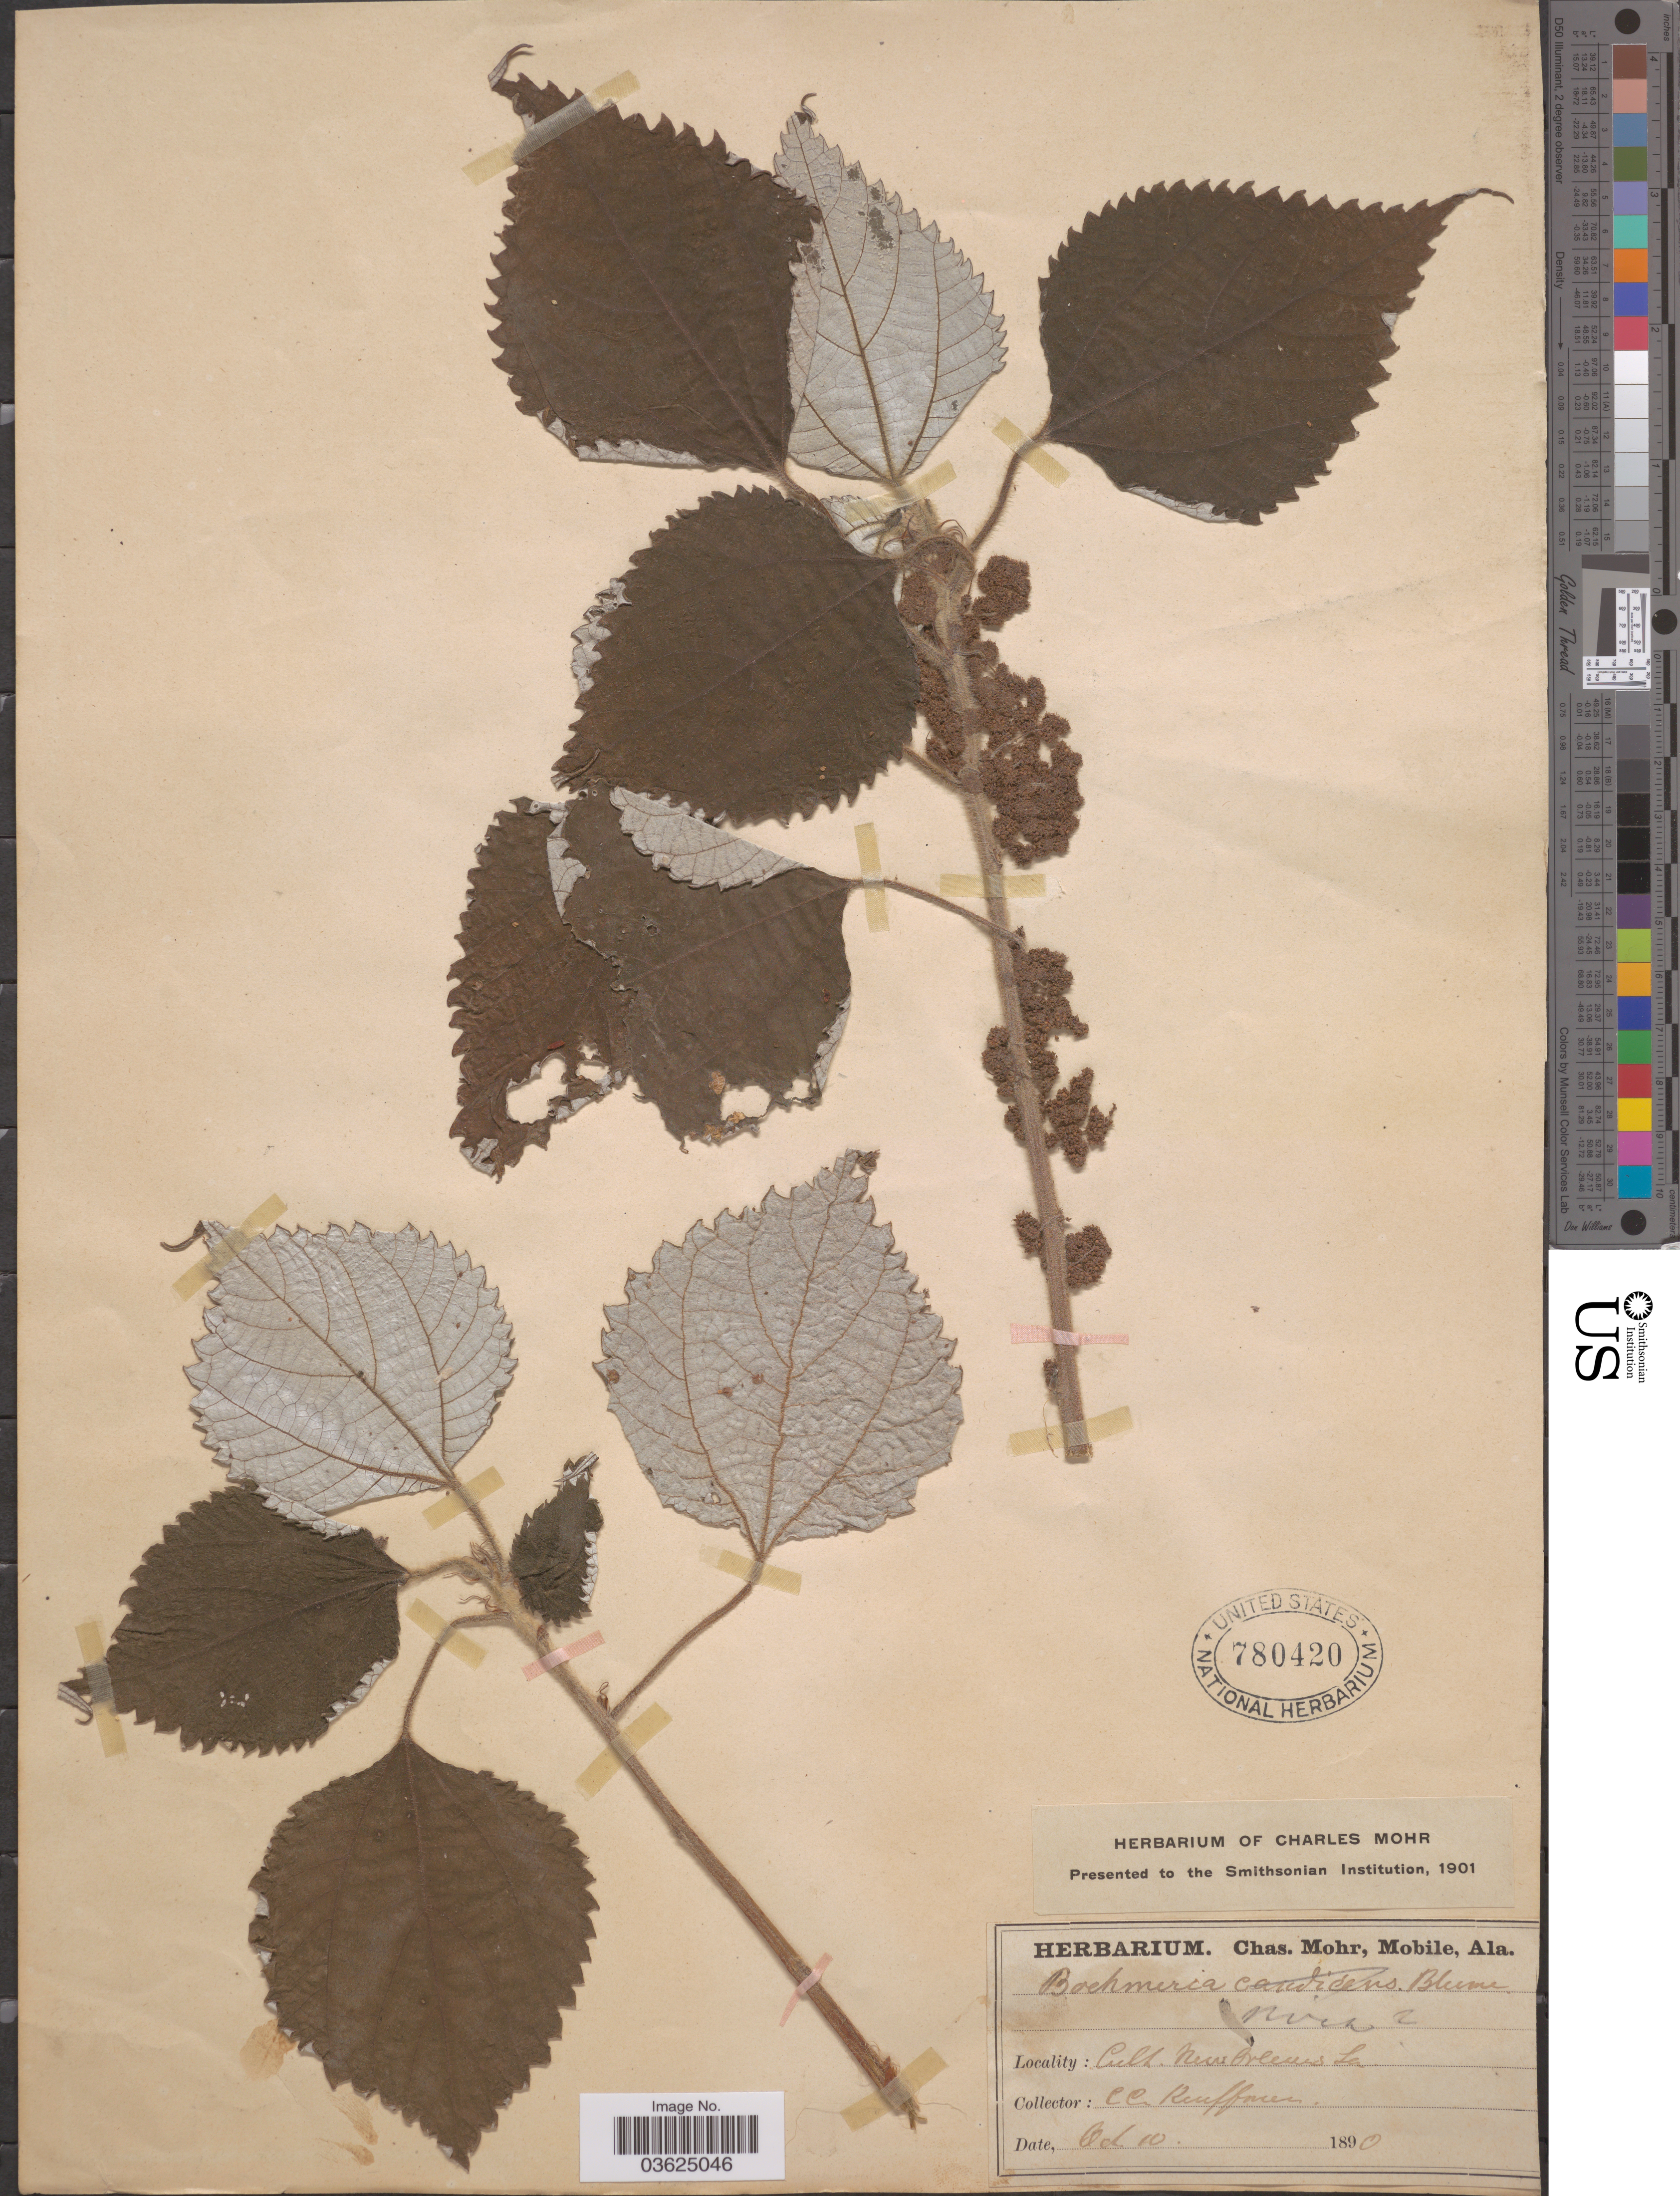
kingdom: Plantae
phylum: Tracheophyta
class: Magnoliopsida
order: Rosales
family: Urticaceae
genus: Boehmeria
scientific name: Boehmeria nivea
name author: (L.) Gaudich.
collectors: C. Kauffmann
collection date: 1890-10-10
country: United States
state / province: Louisiana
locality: New Orleans.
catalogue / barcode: US 780420